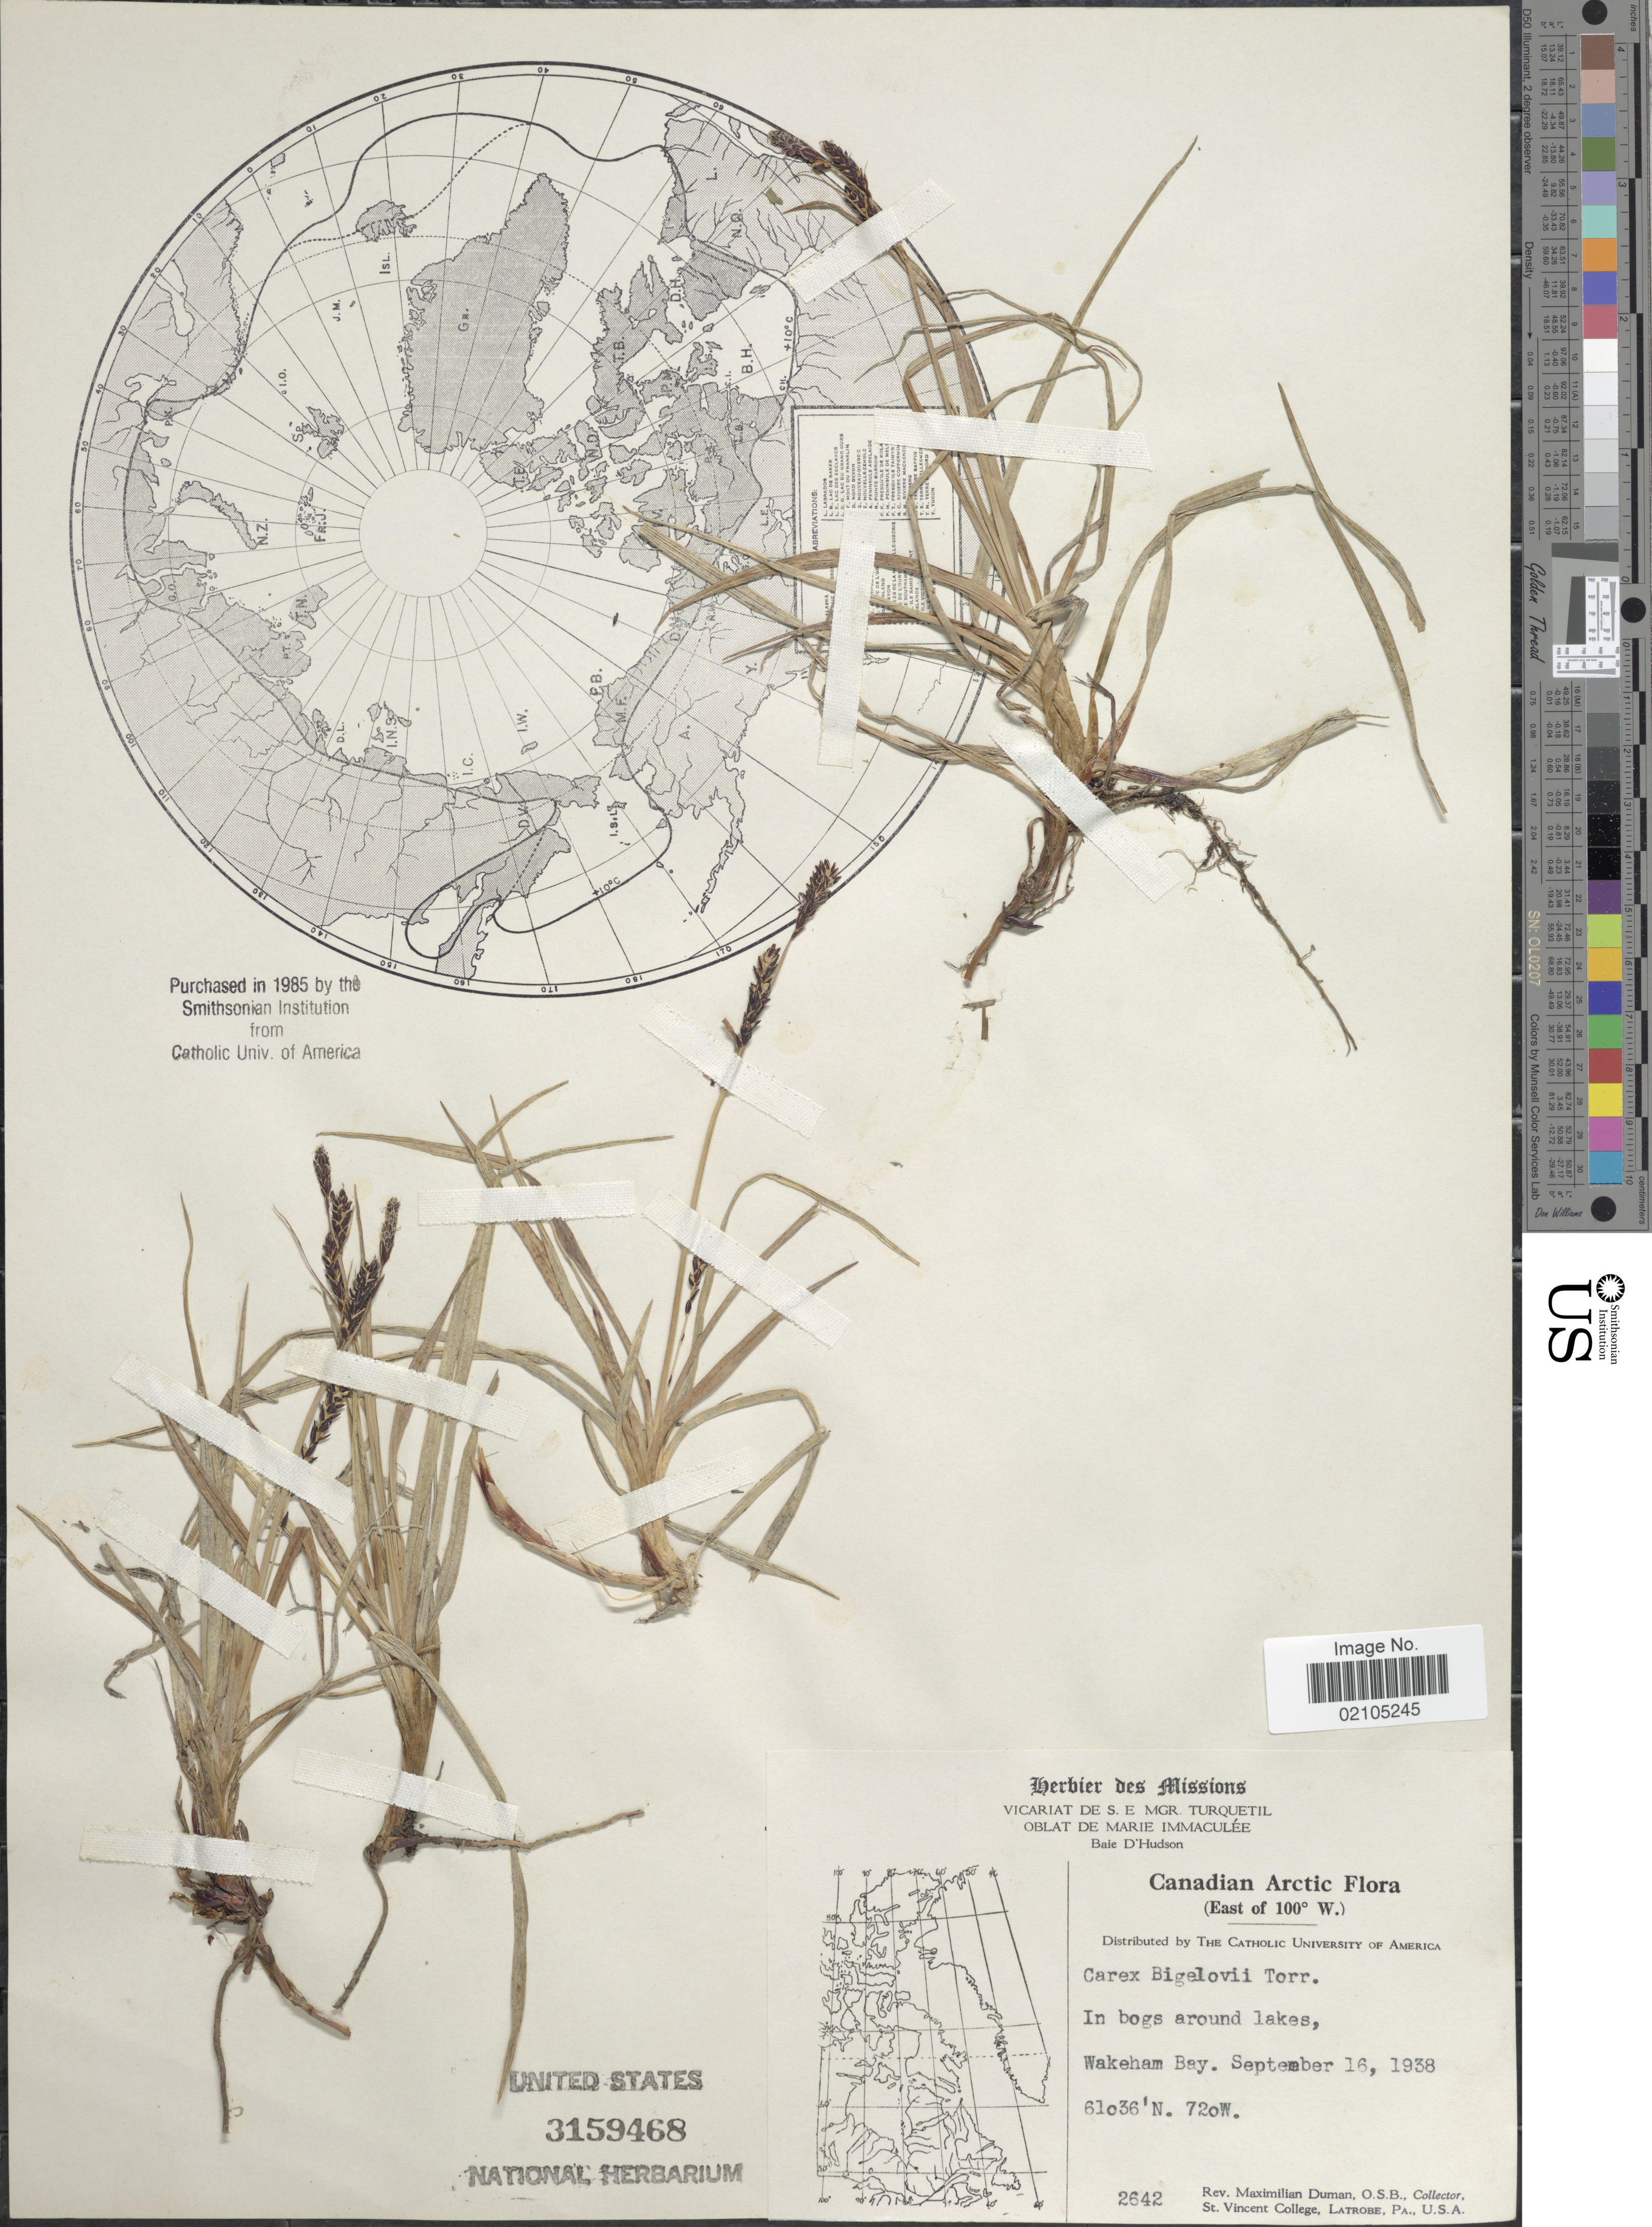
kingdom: Plantae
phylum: Tracheophyta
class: Liliopsida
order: Poales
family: Cyperaceae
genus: Carex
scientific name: Carex bigelowii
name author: Torr. ex Schwein.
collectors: M. Duman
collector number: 2642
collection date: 1938-09-16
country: Canada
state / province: Quebec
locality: Canadian Arctic (East of 100º W) In bogs around lakes, Wakeham Bay.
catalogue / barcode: US 3159468